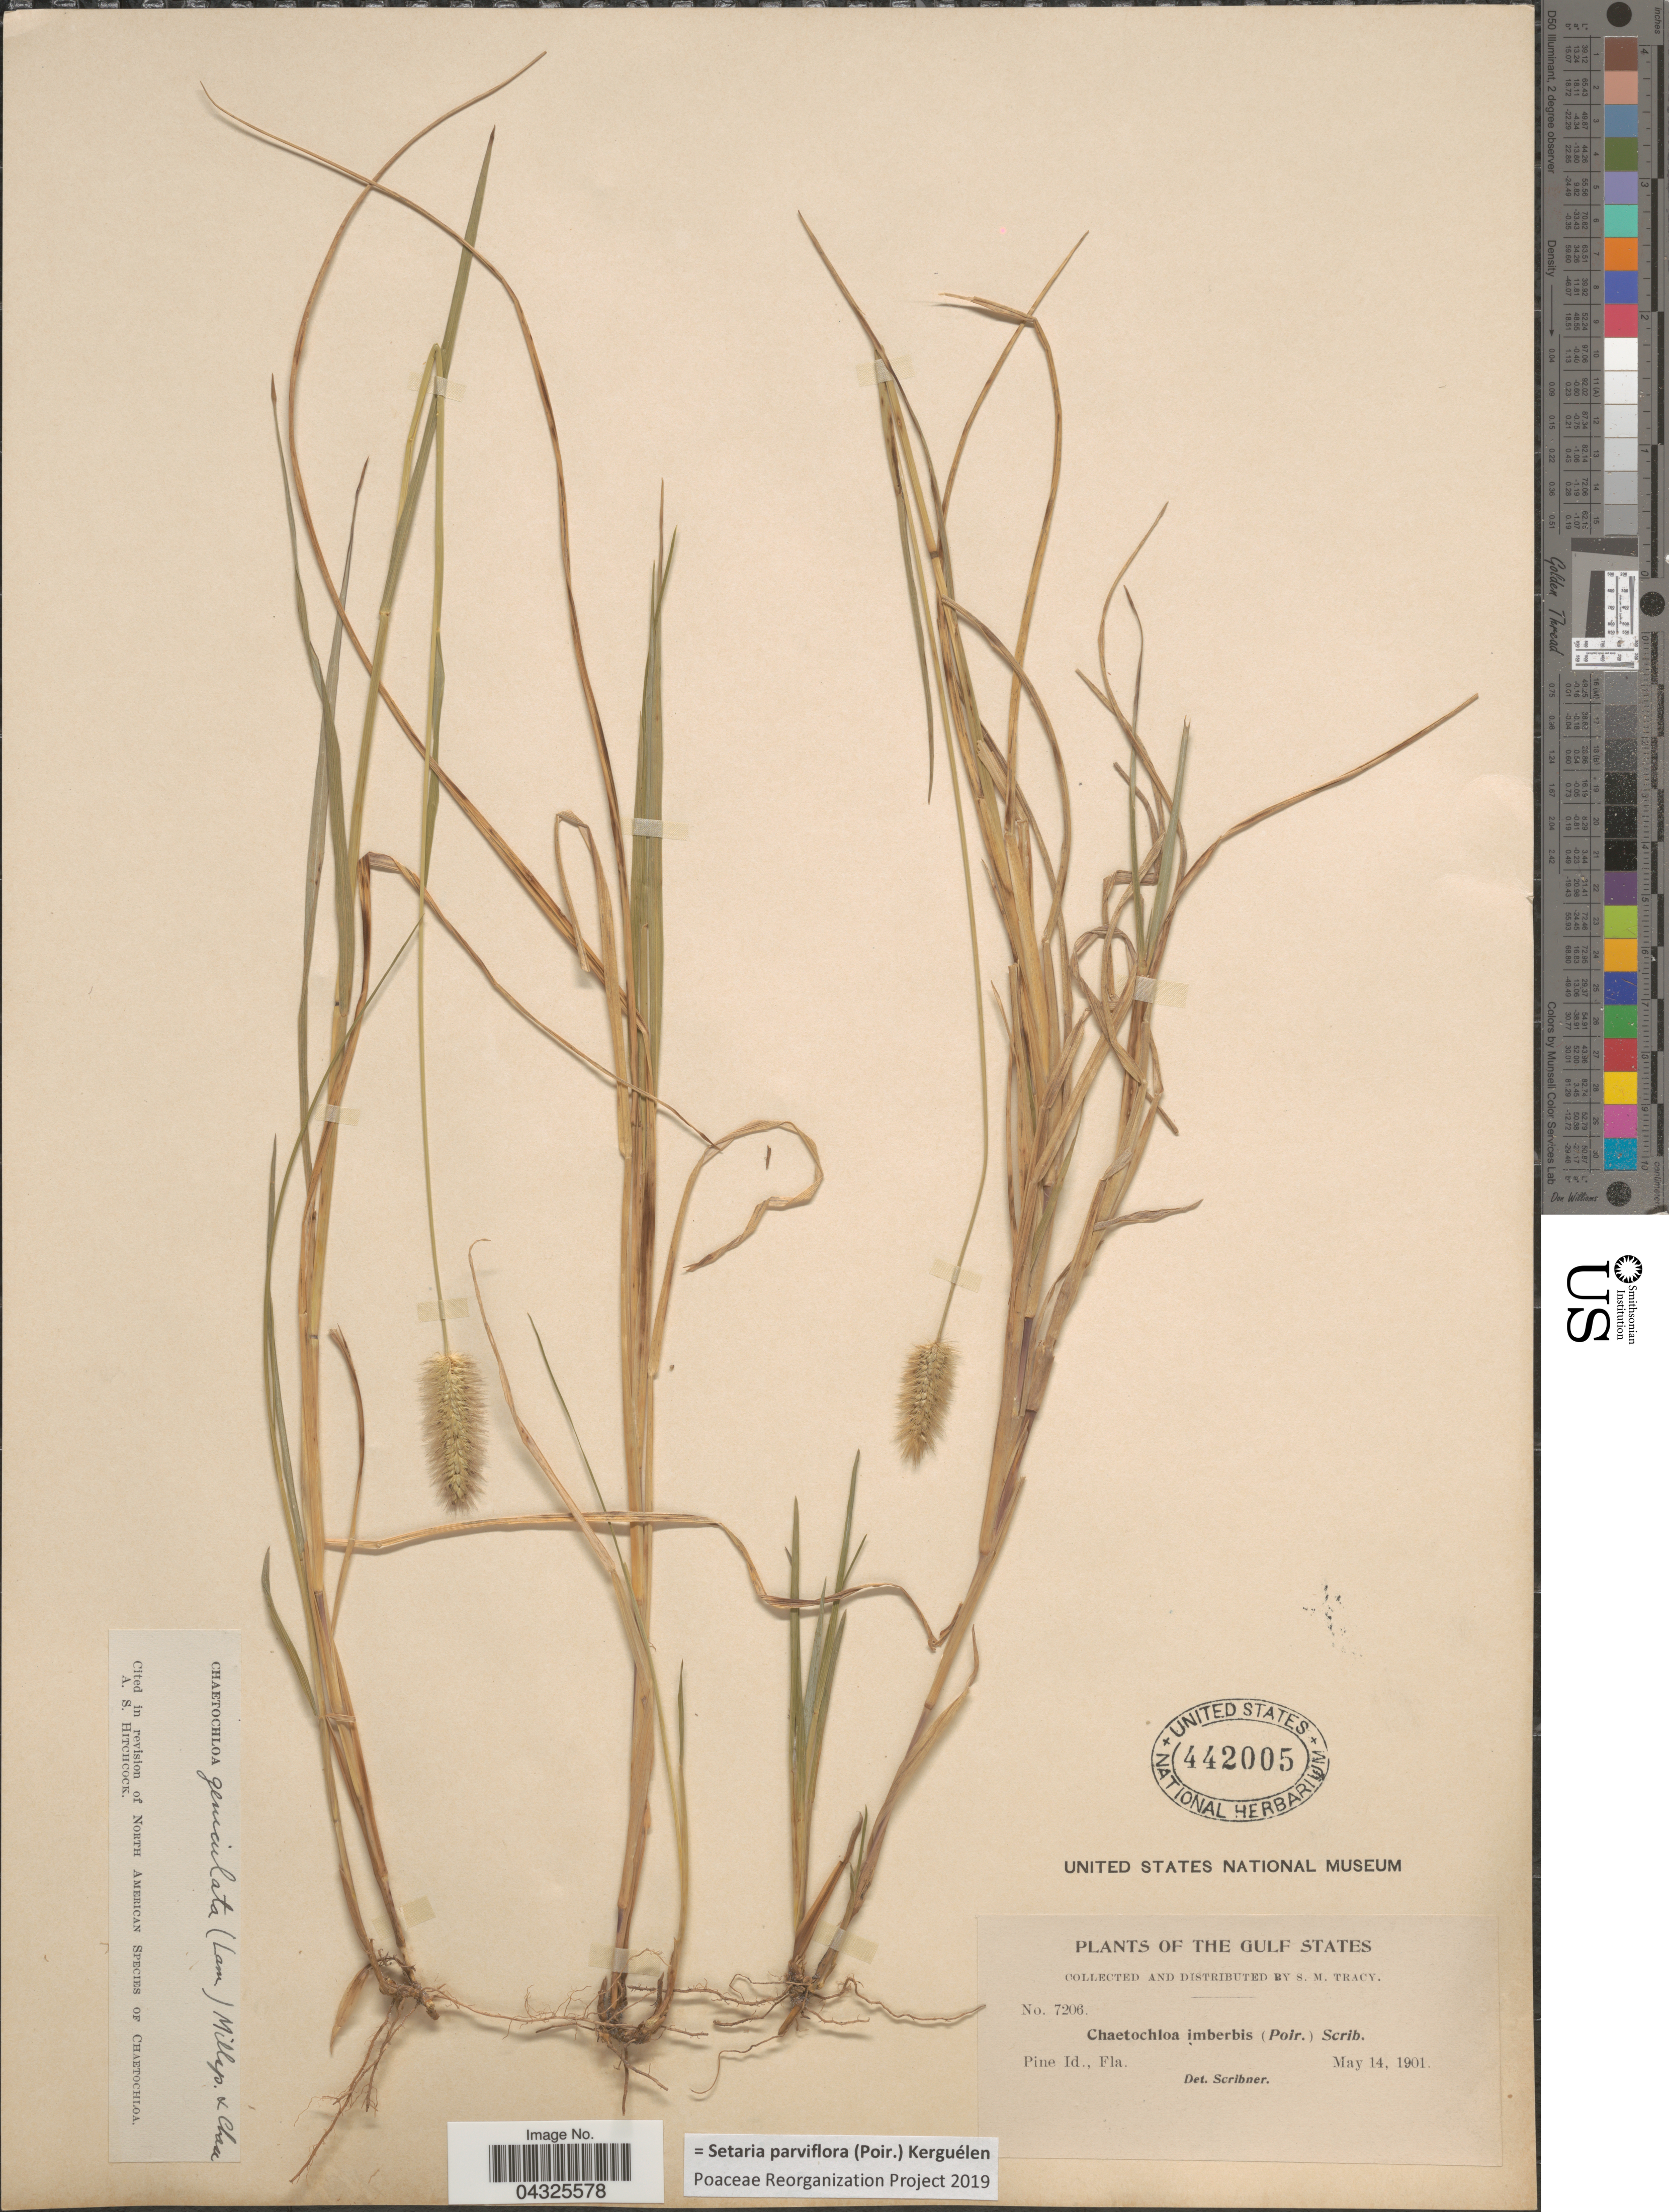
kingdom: Plantae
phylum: Tracheophyta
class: Liliopsida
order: Poales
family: Poaceae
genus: Setaria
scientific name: Setaria parviflora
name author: (Poir.) Kerguélen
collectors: S. M. Tracy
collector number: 7206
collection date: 1901-05-14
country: United States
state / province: Florida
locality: Gulf States. Pine Id.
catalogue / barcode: US 442005